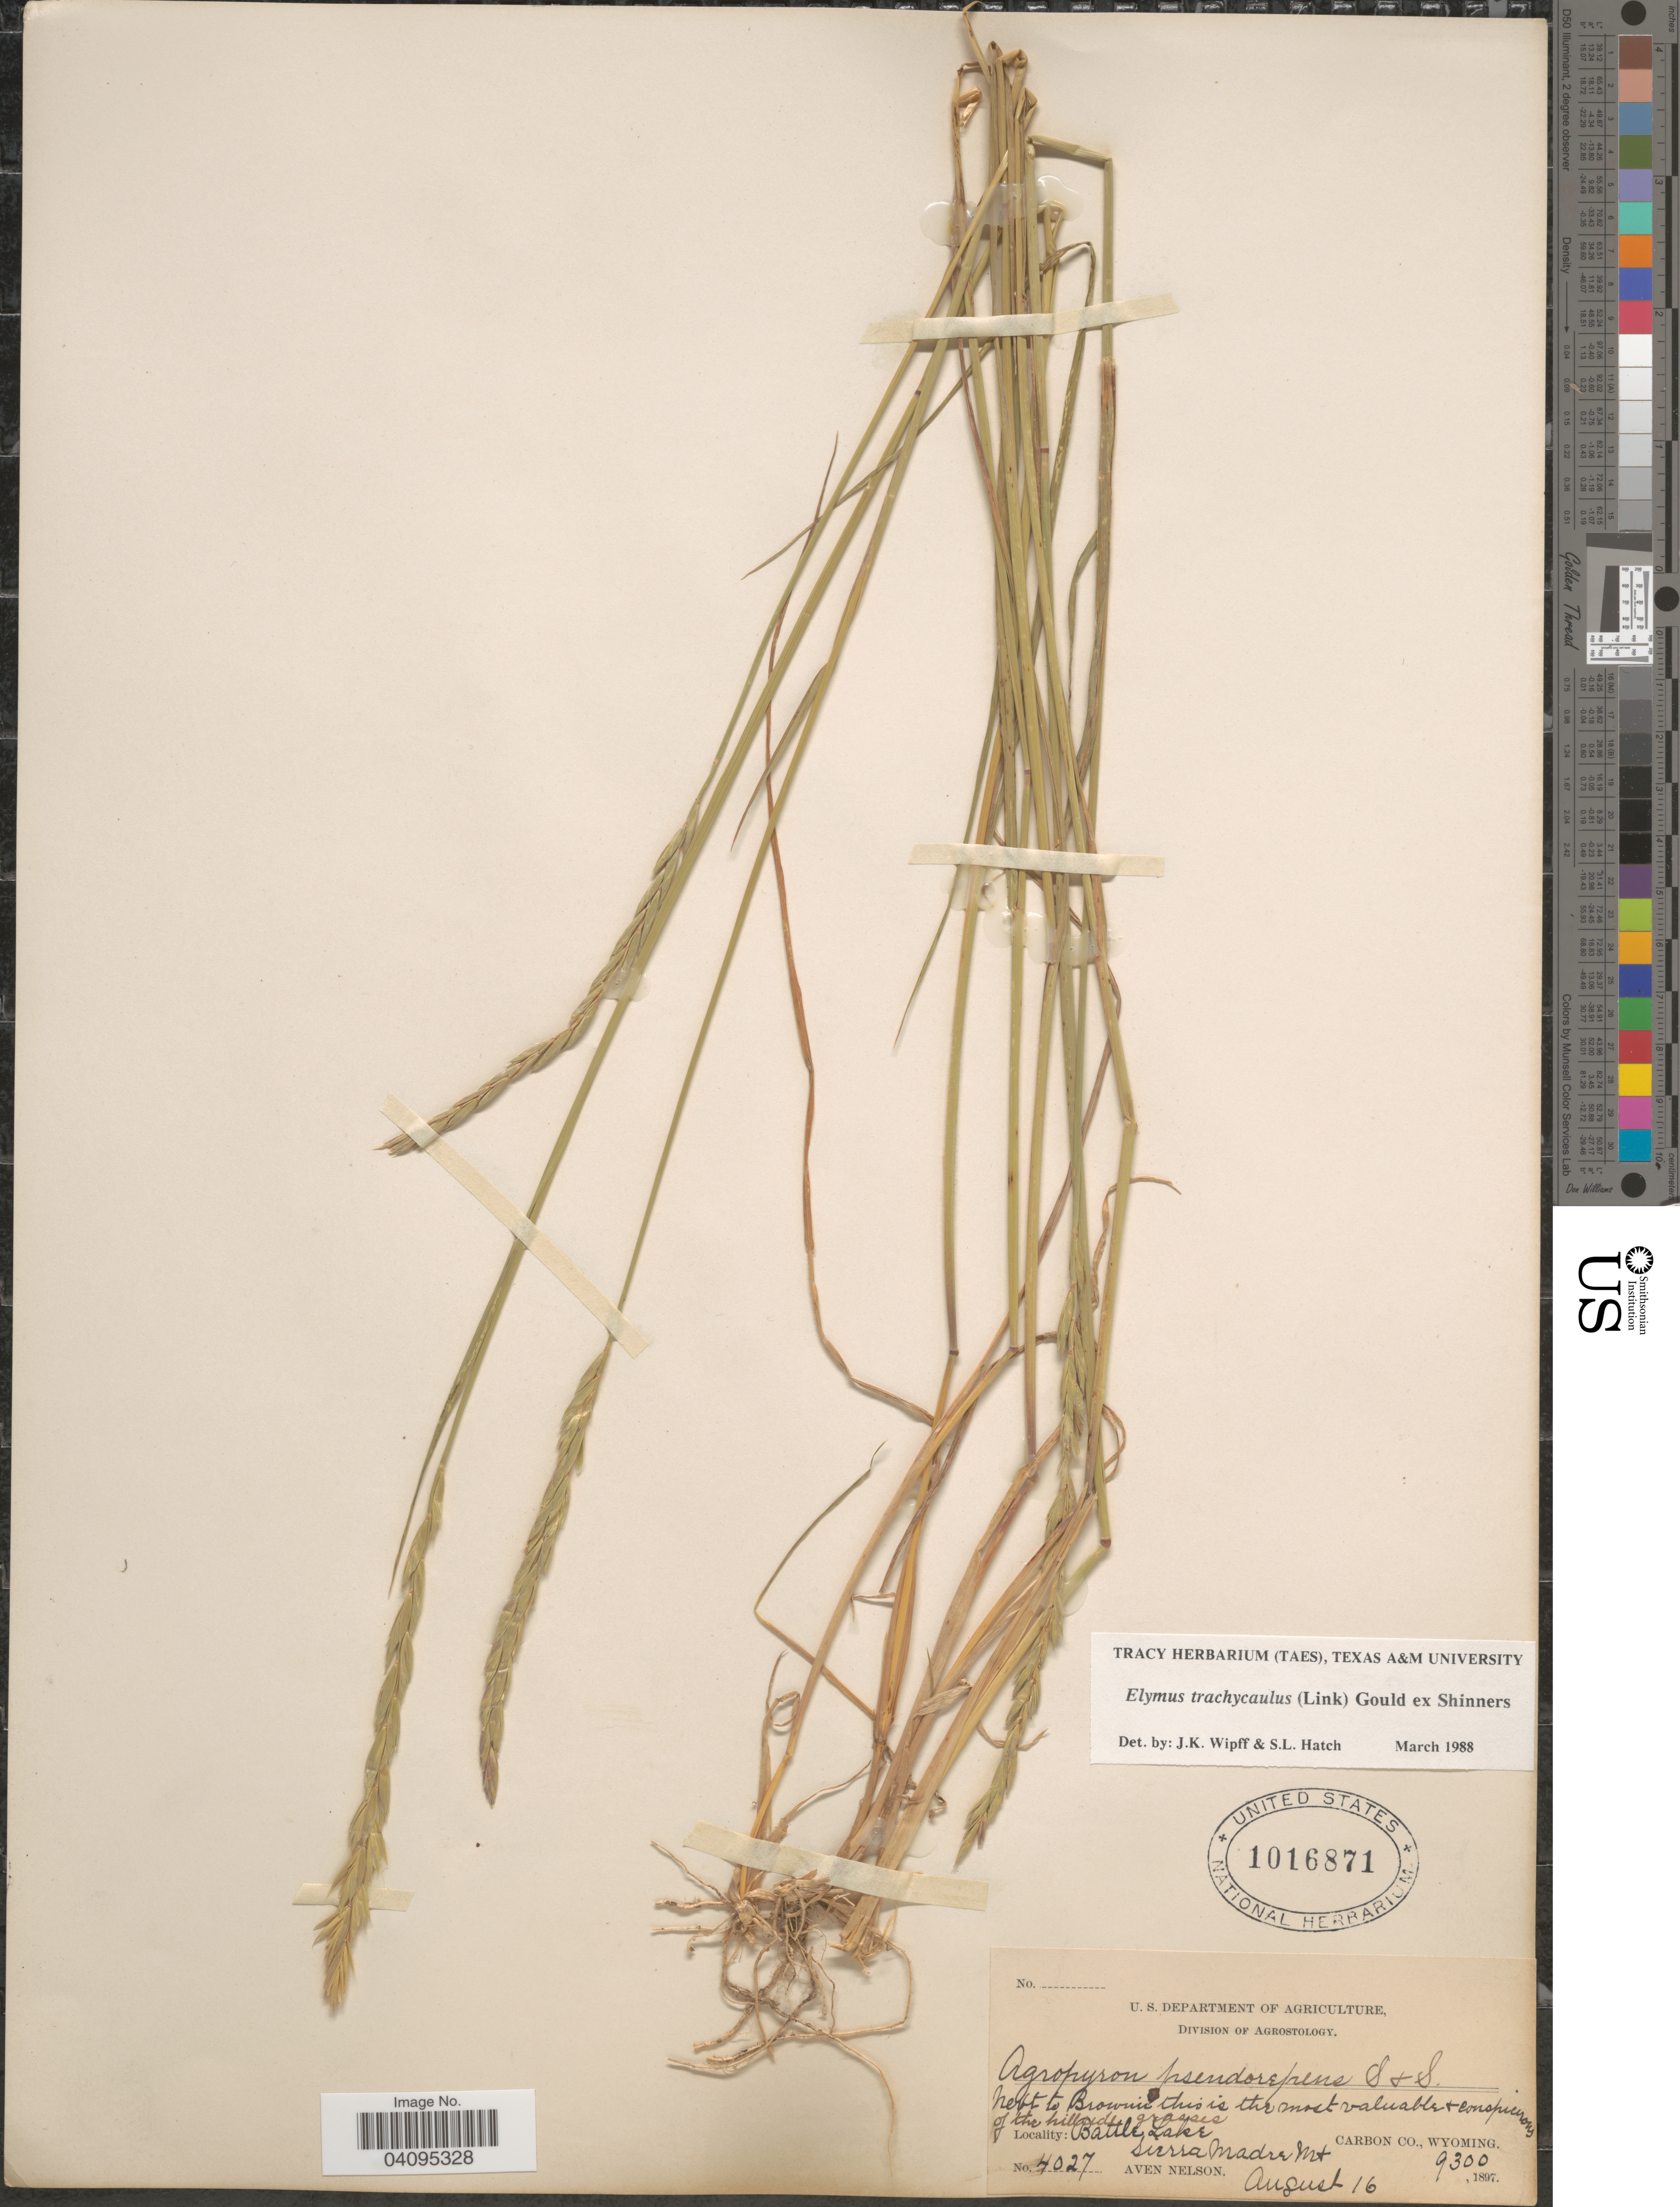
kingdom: Plantae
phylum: Tracheophyta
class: Liliopsida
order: Poales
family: Poaceae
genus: Elymus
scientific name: Elymus trachycaulus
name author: (Link) Gould ex Shinners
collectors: A. Nelson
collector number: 4027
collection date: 1897-08-16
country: United States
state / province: Wyoming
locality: Battle Lake. Sierra Madre Mt. Carbon Co.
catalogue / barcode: US 1016871